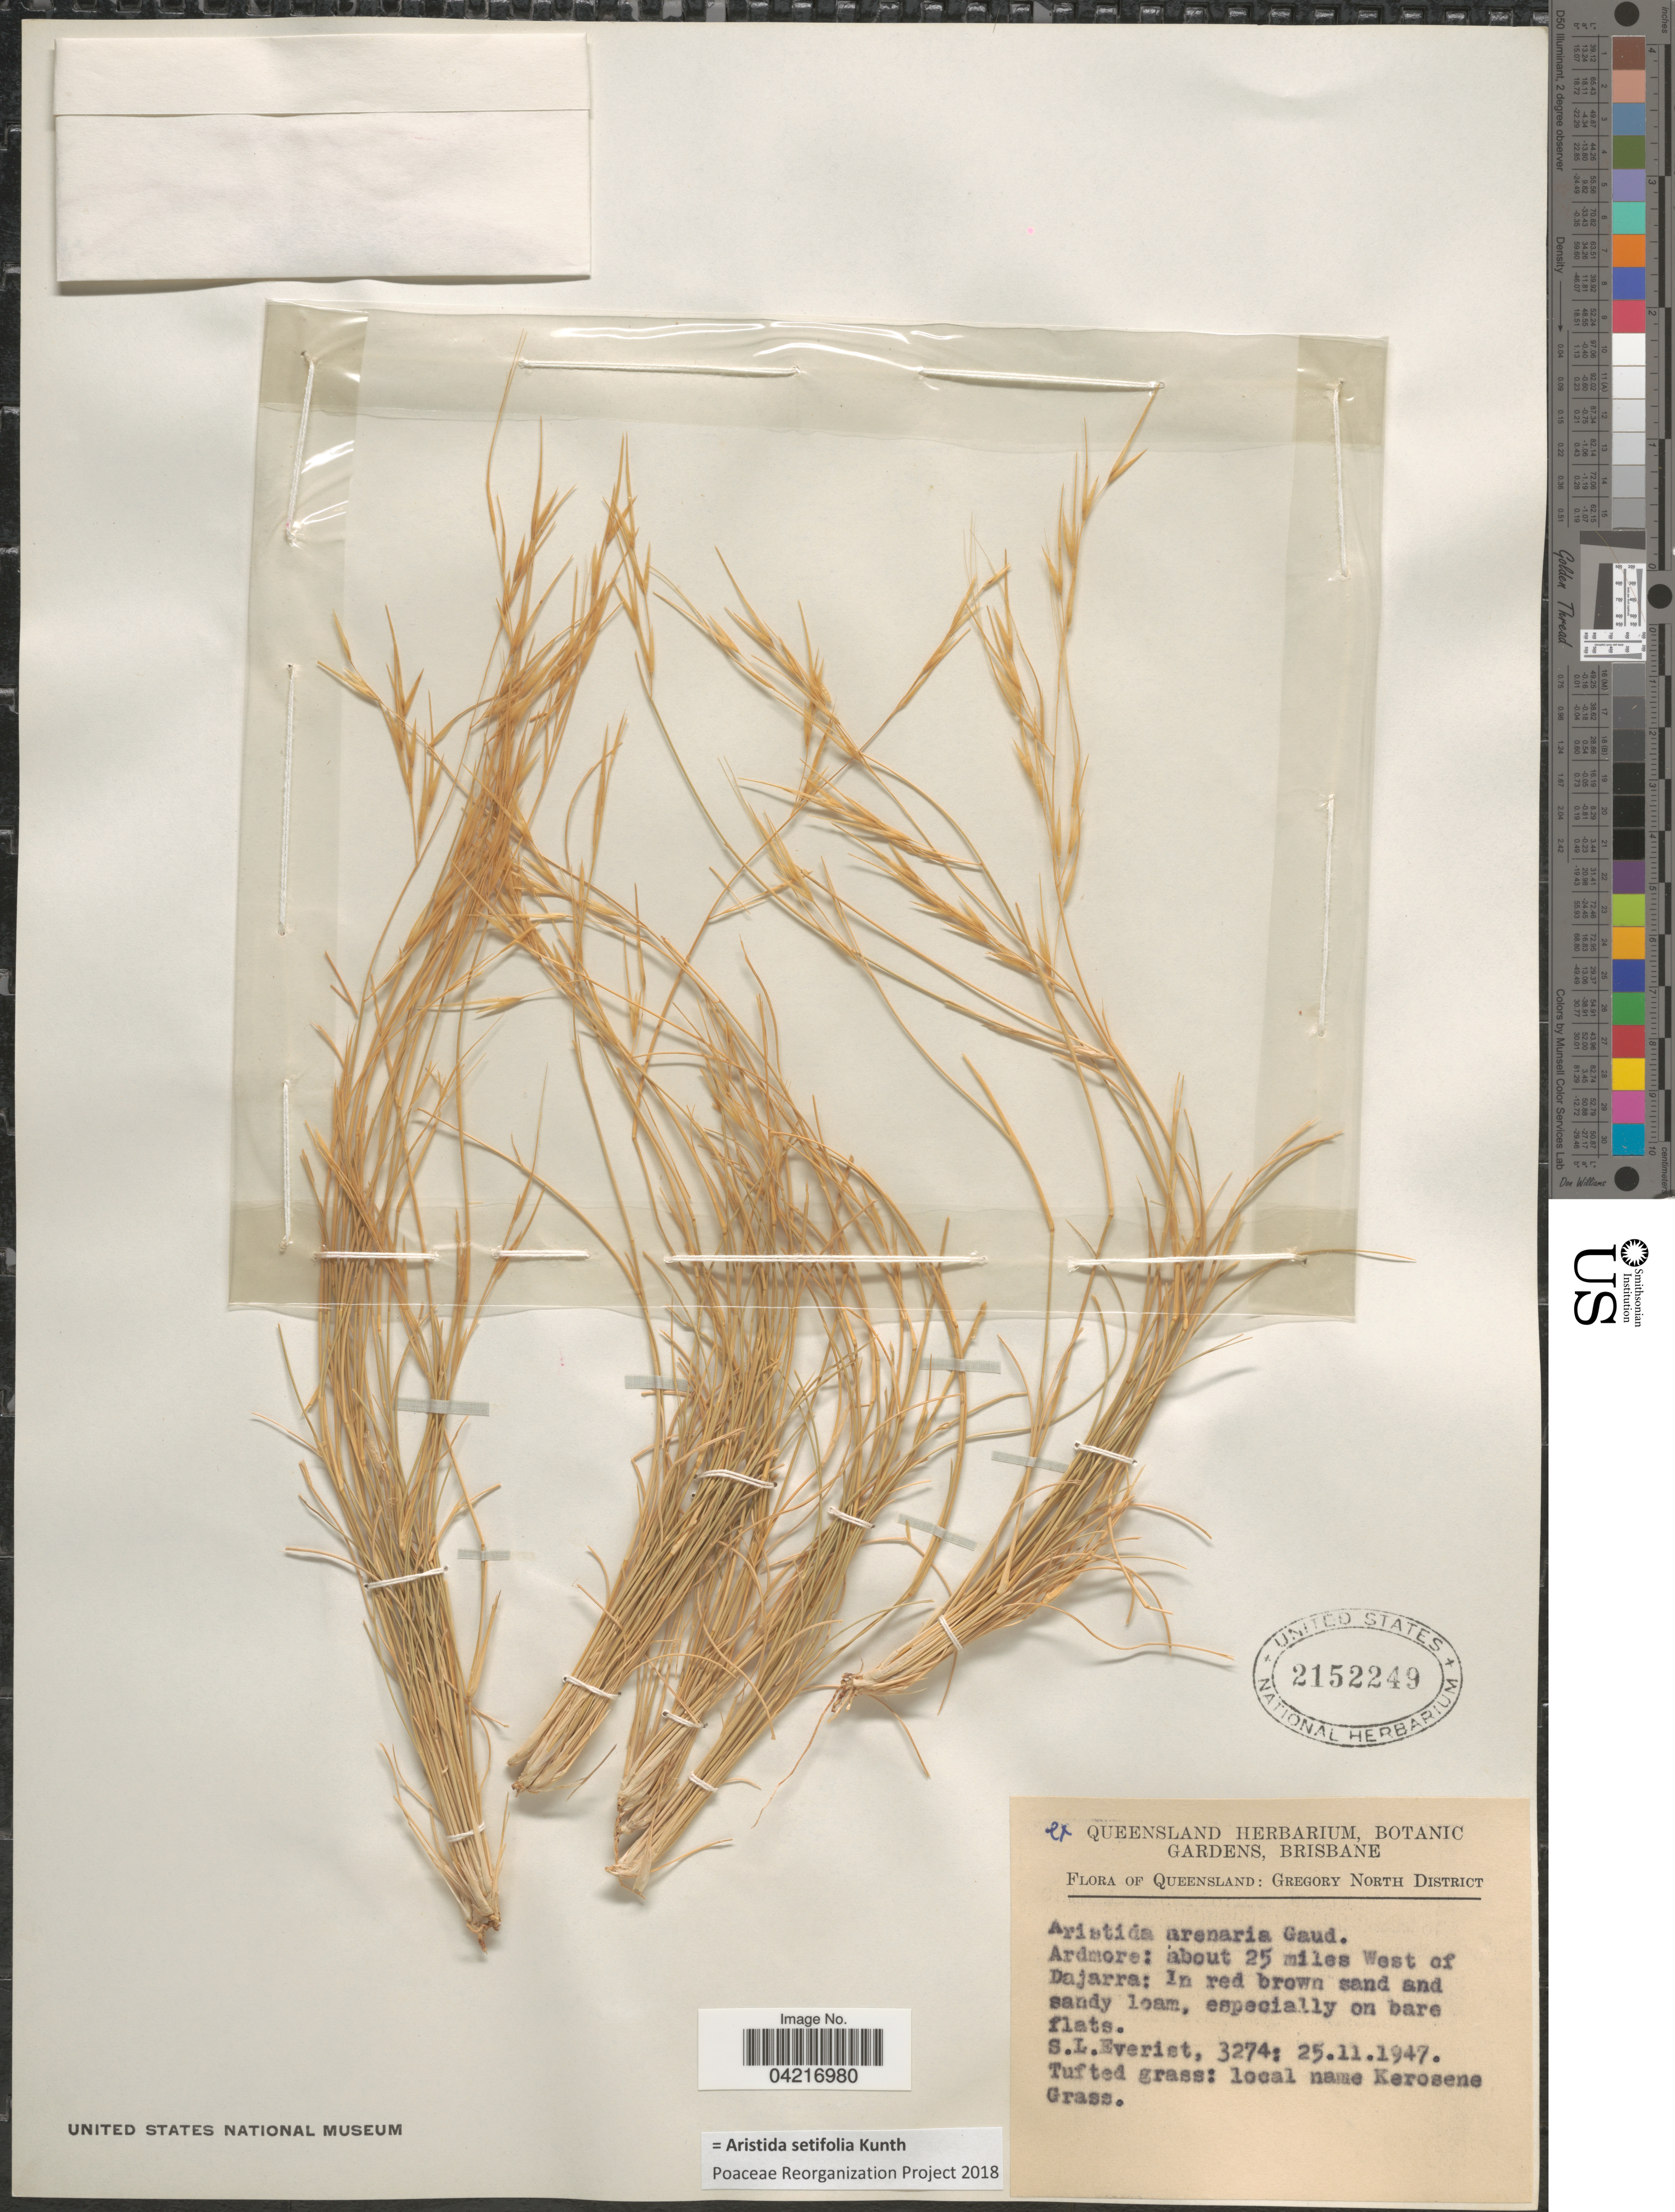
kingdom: Plantae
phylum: Tracheophyta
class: Liliopsida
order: Poales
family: Poaceae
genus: Aristida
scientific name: Aristida setifolia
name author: Kunth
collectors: S. Everist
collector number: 3274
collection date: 1947-11-25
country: Australia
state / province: Queensland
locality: Gregory North District. Ardmore: about 25 miles West of Dajarra.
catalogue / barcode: US 2152249